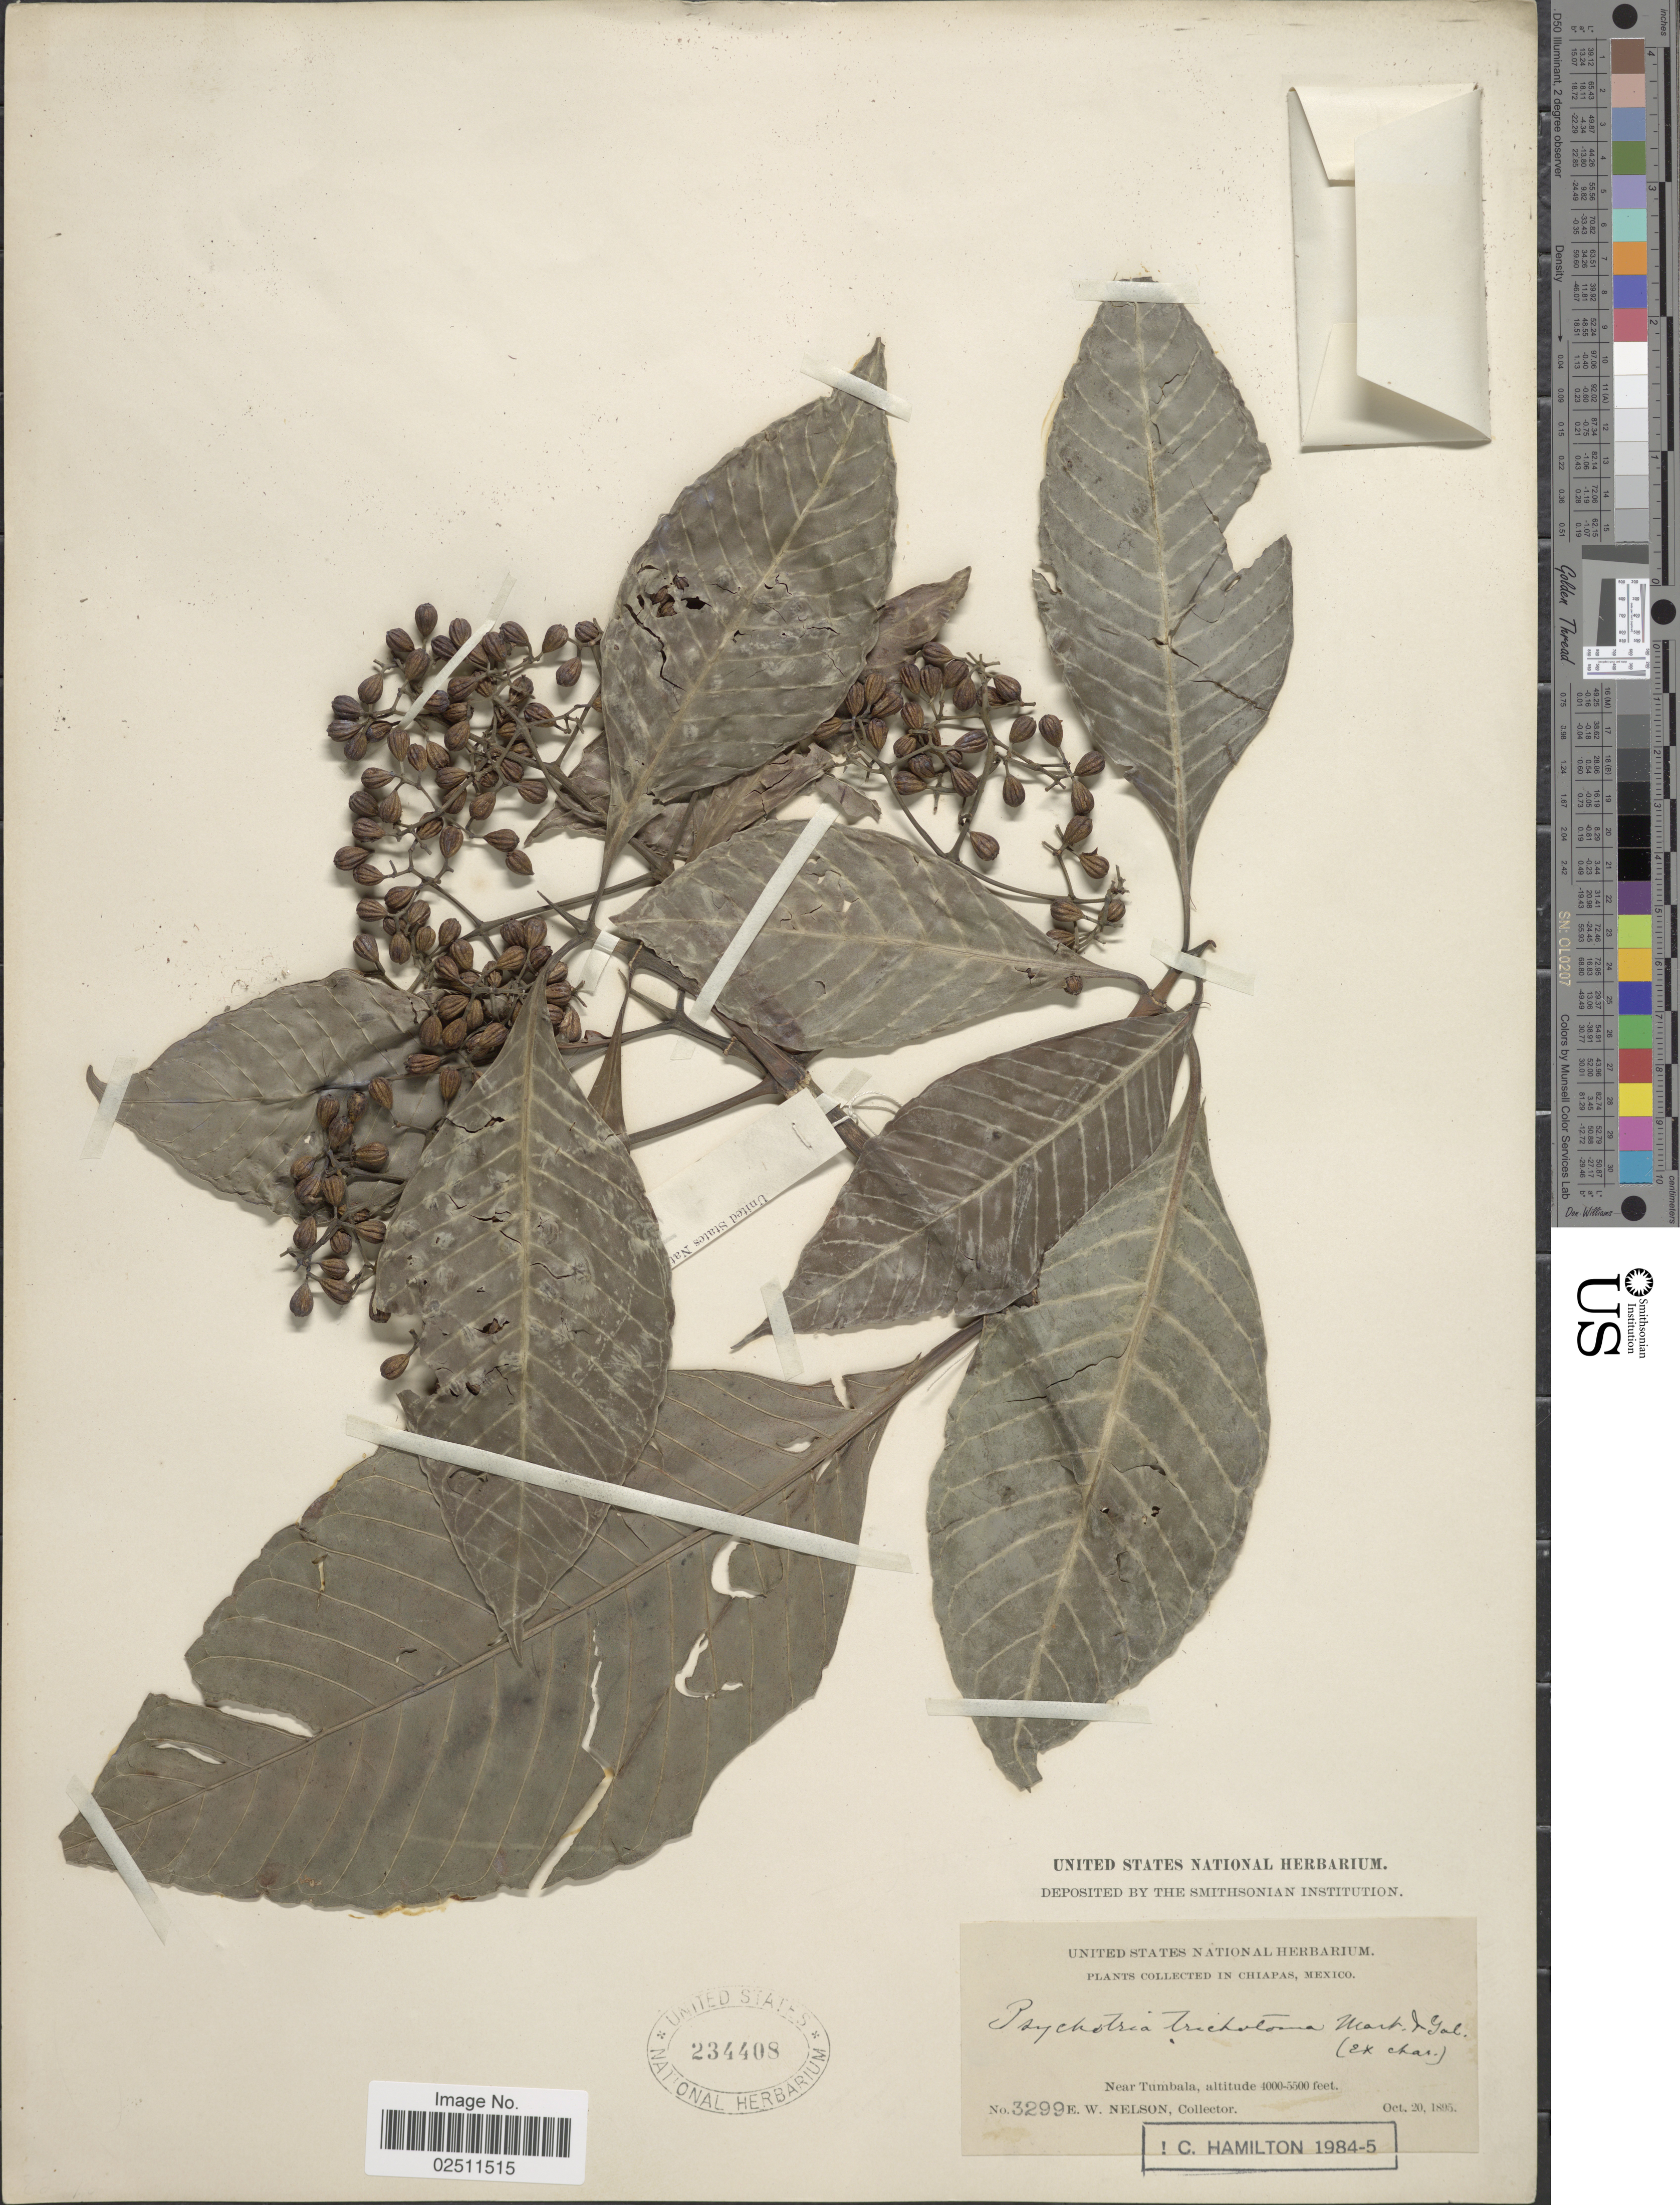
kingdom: Plantae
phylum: Tracheophyta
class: Magnoliopsida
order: Gentianales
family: Rubiaceae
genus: Psychotria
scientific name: Psychotria trichotoma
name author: M. Martens & Galeotti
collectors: E. W. Nelson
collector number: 3299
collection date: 1895-10-20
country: Mexico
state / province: Chiapas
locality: Near Tumbala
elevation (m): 1219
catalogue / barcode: US 234408